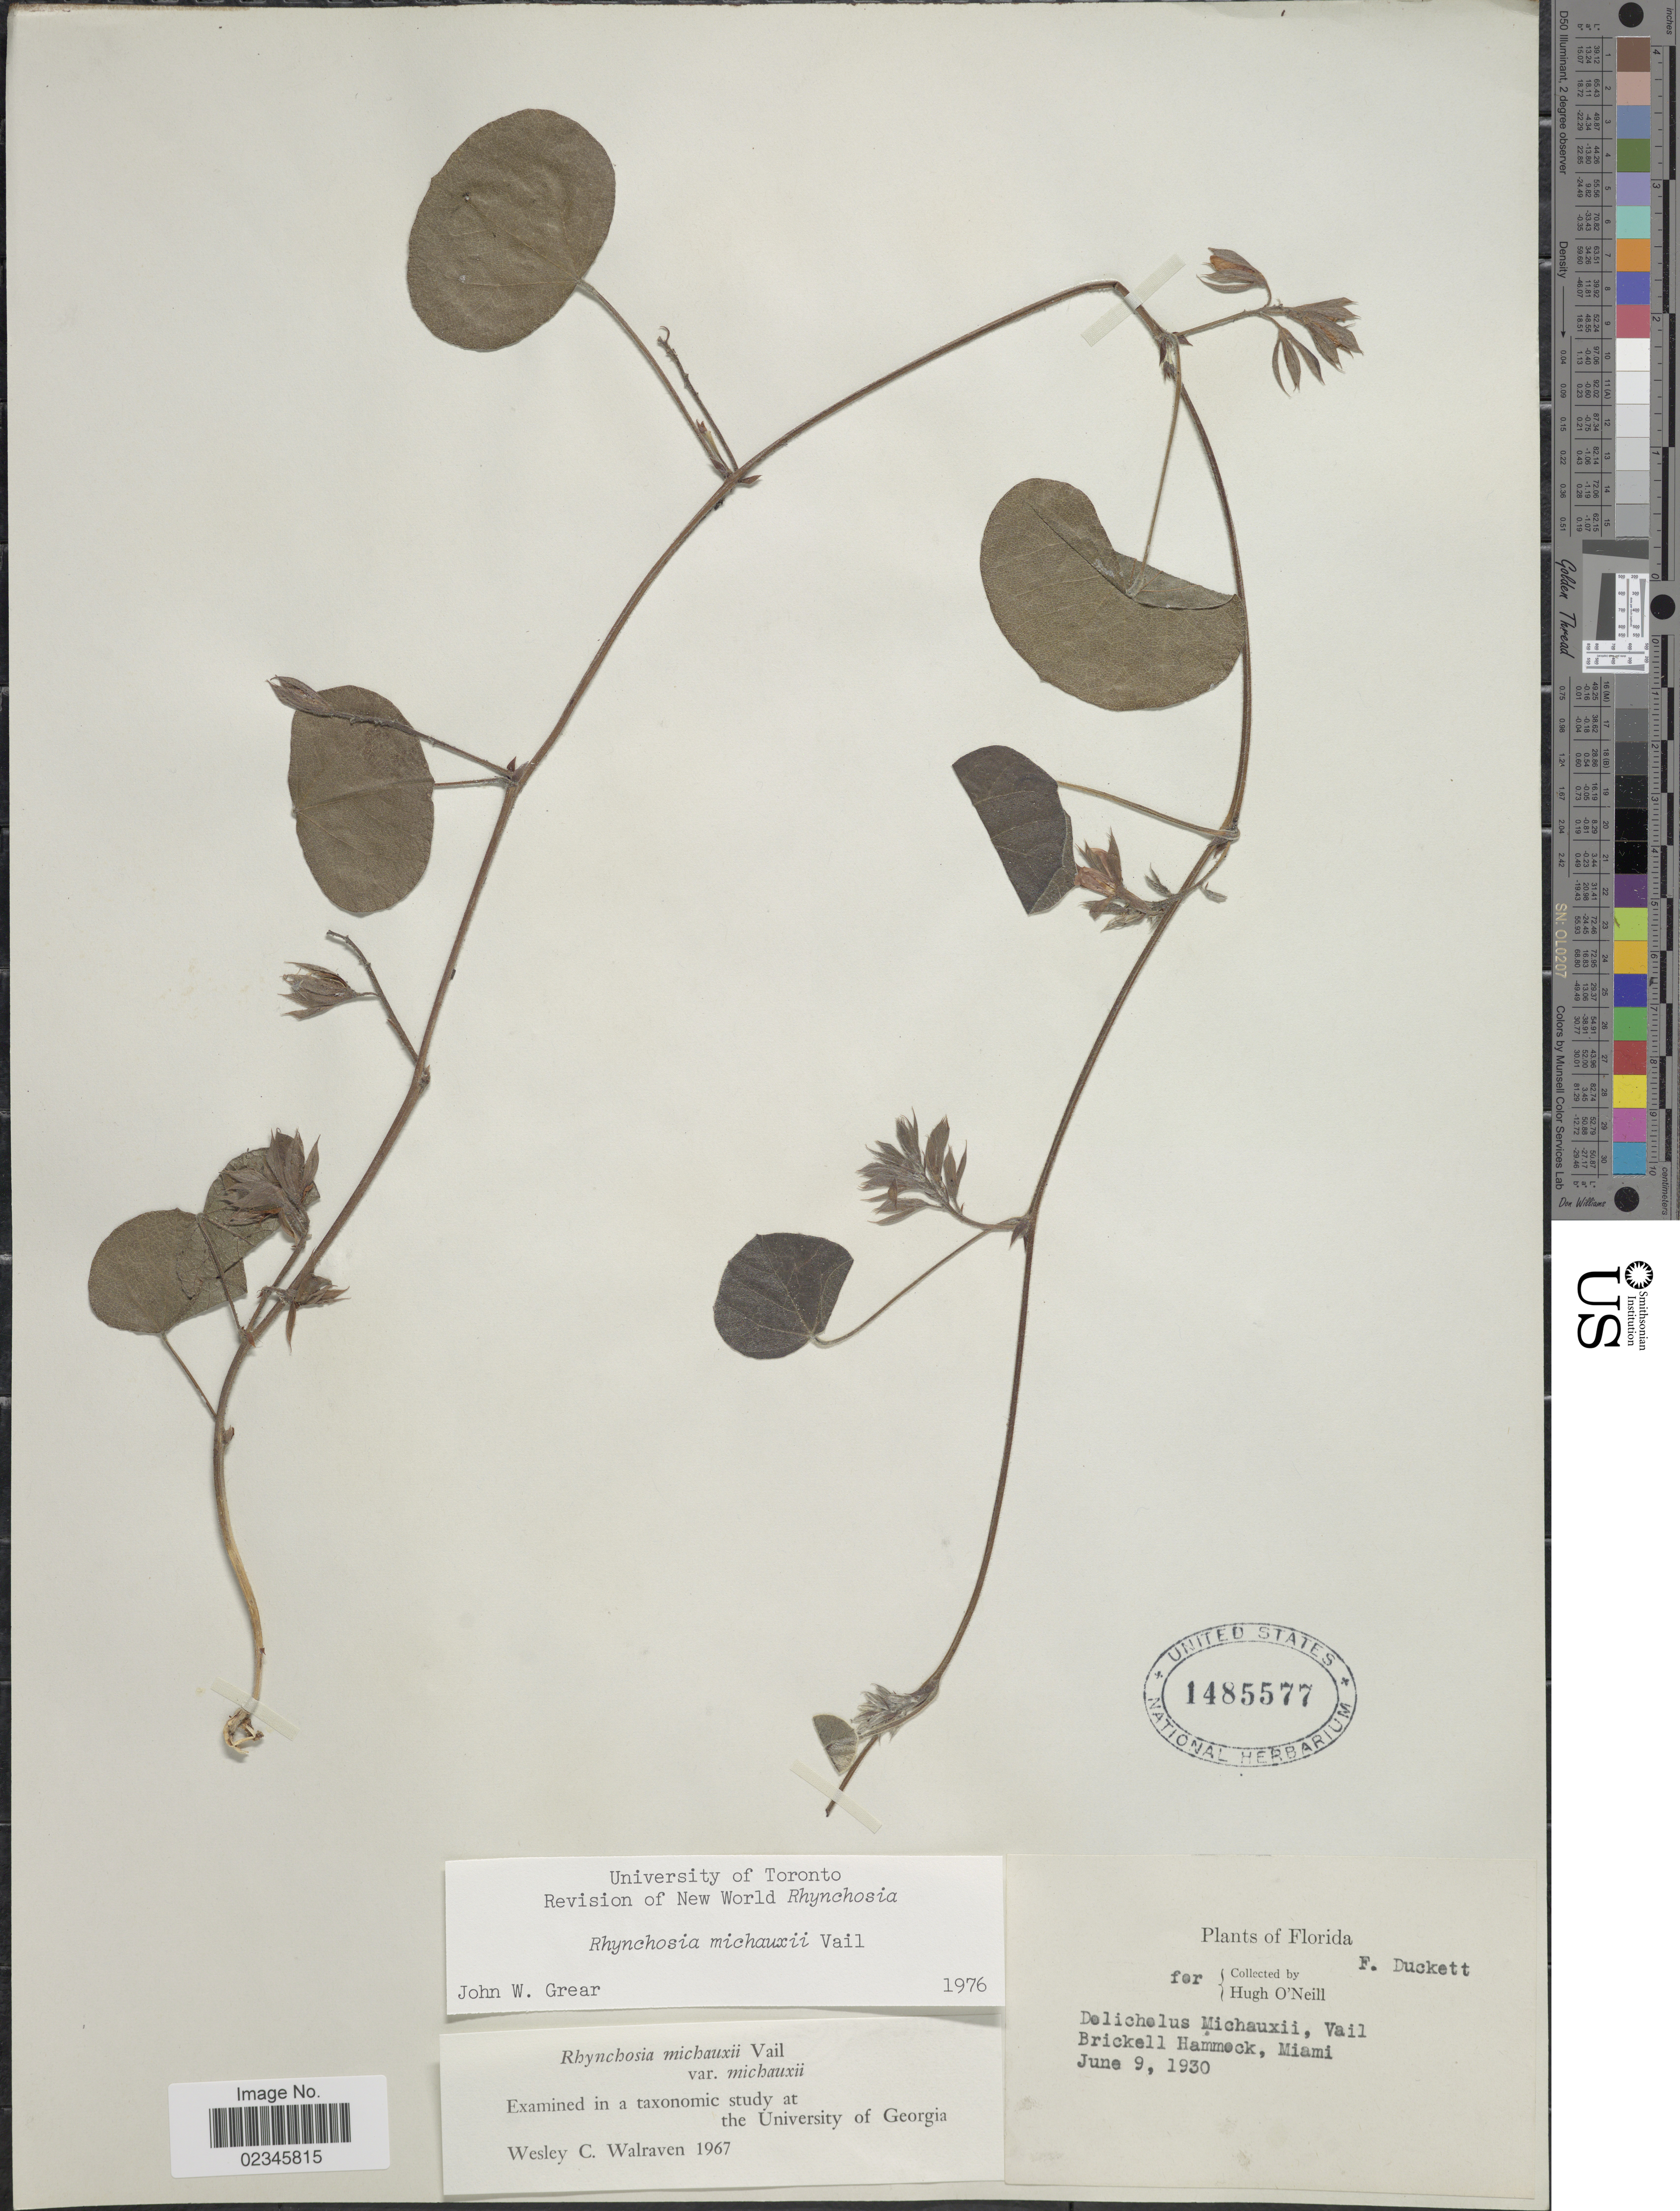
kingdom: Plantae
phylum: Tracheophyta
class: Magnoliopsida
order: Fabales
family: Fabaceae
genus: Rhynchosia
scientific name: Rhynchosia michauxii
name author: Vail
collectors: H. O'Neill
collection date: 1930-06-09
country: United States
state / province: Florida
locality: Brickell Hammock, Miami.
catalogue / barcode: US 1485577